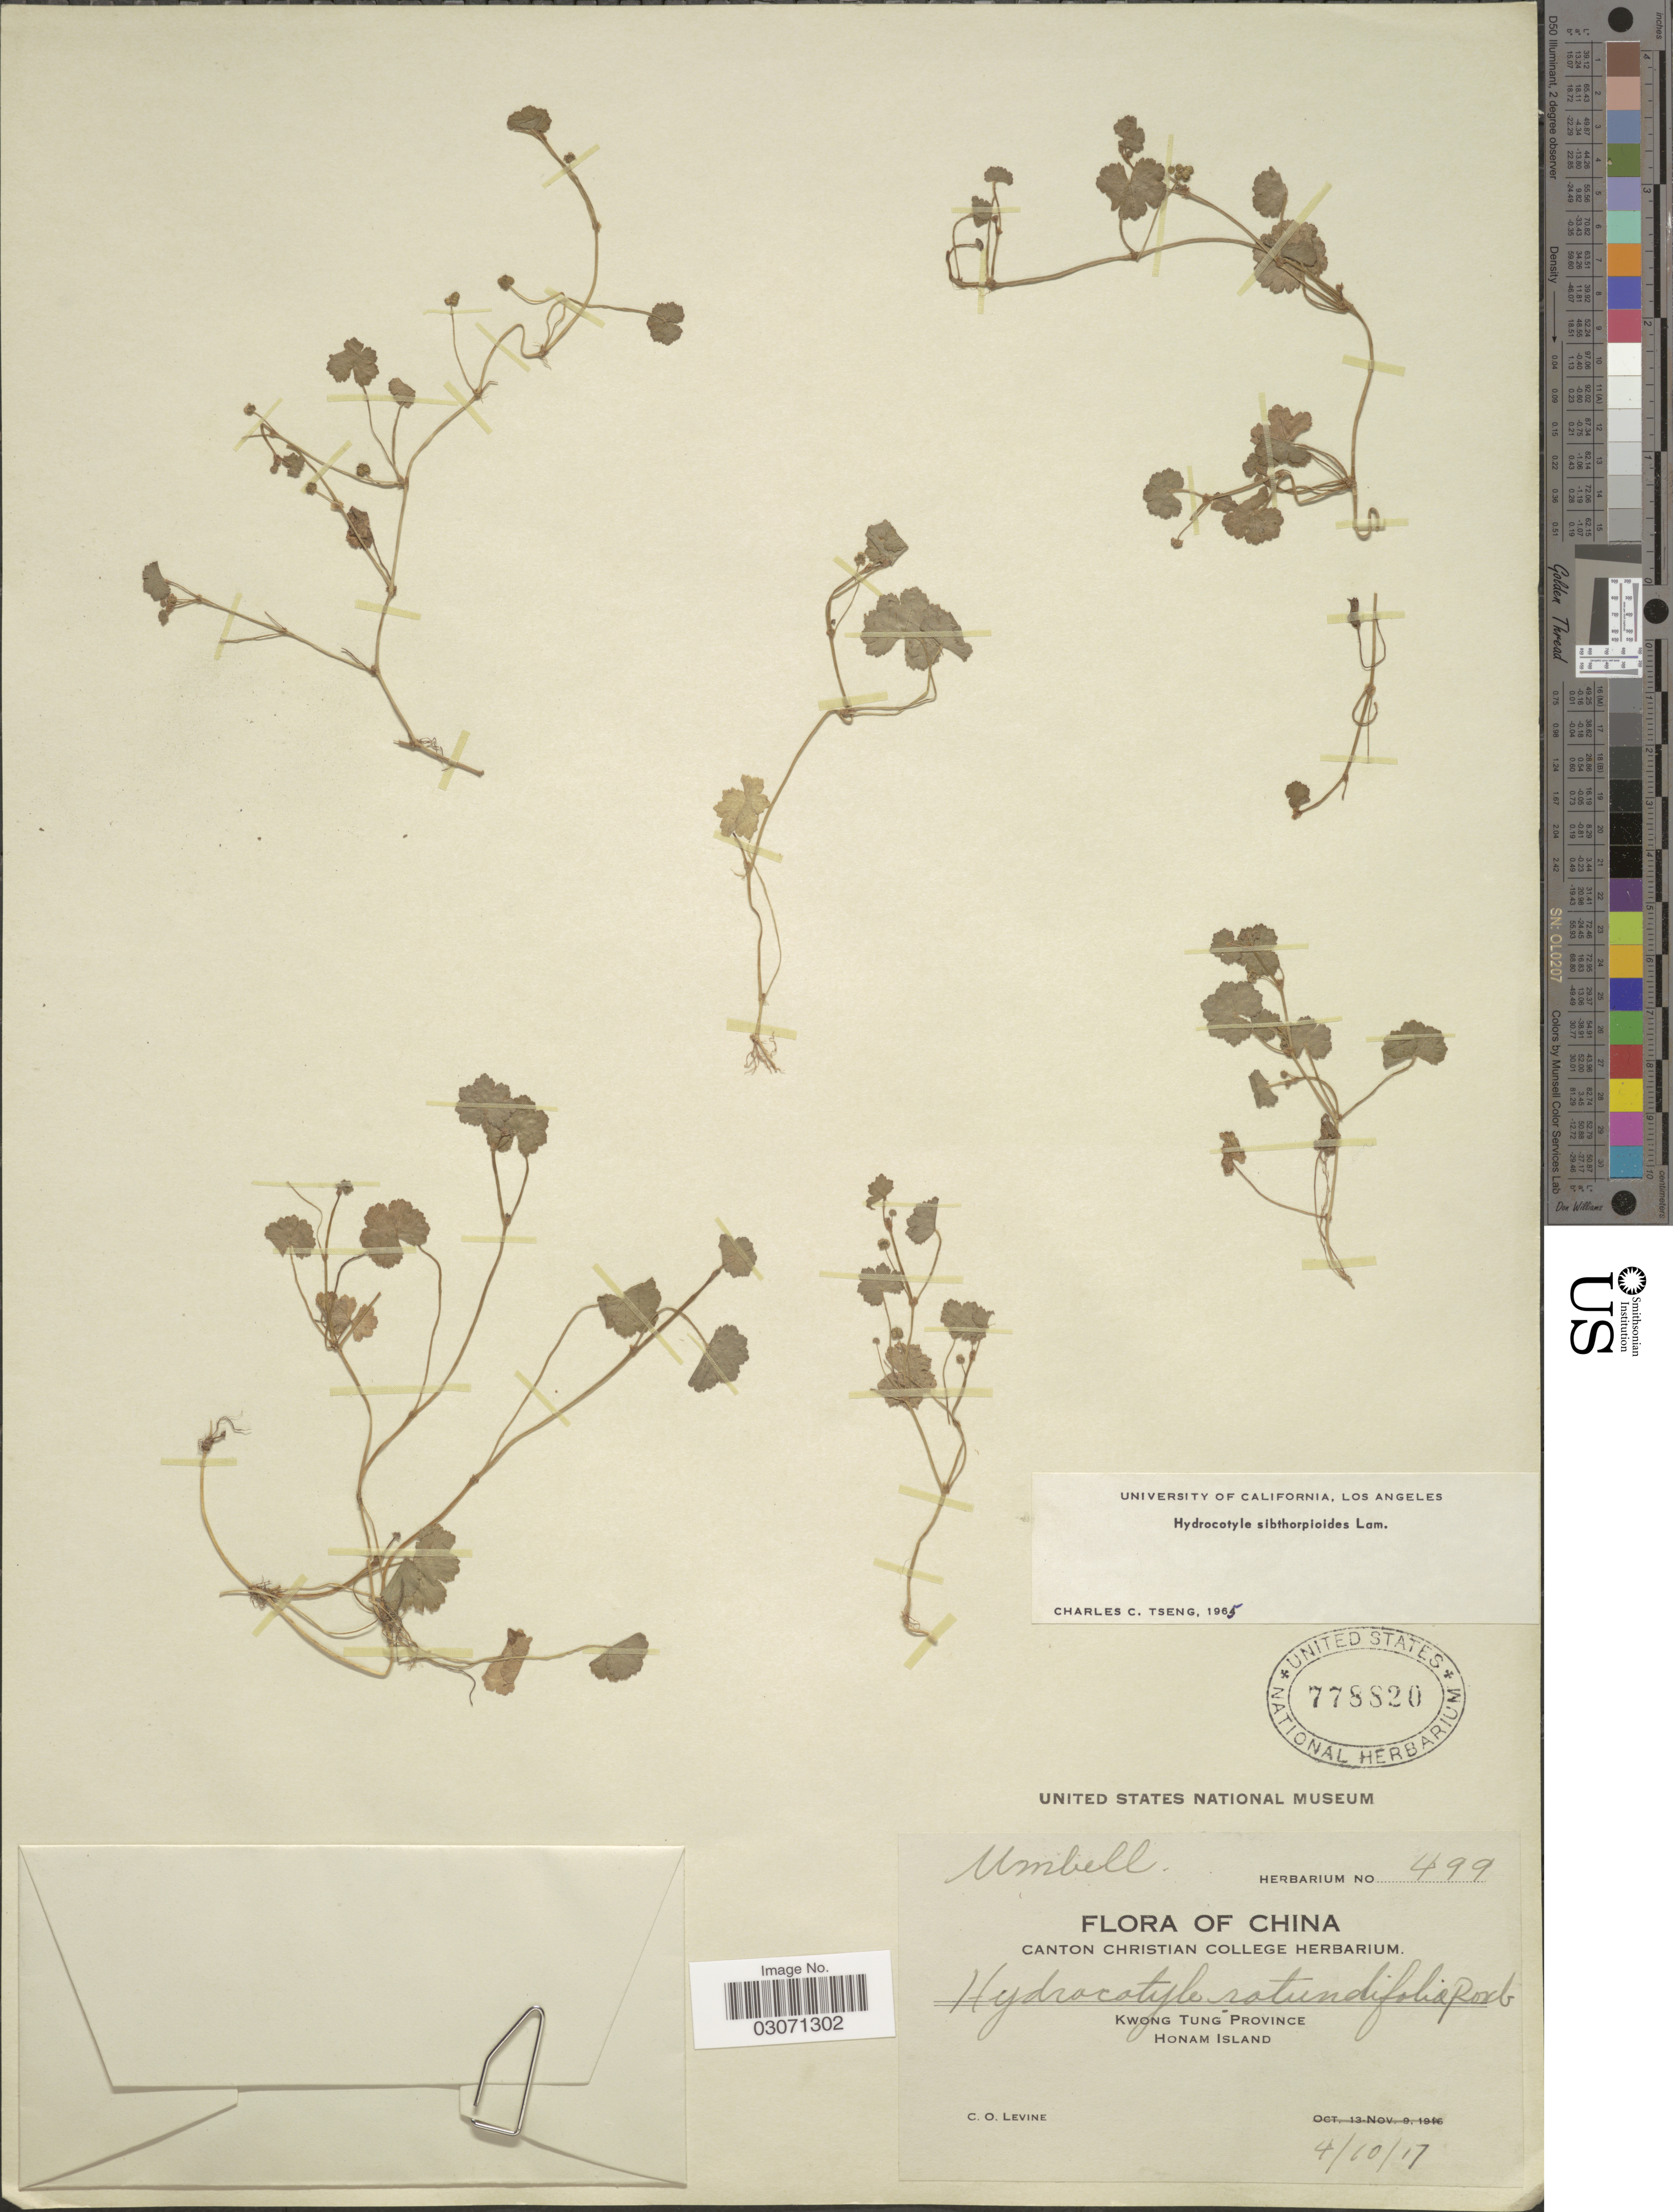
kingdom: Plantae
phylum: Tracheophyta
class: Magnoliopsida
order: Apiales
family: Araliaceae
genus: Hydrocotyle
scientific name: Hydrocotyle sibthorpioides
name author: Lam.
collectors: C. O. Levine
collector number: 499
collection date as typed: Transcribed d/m/y: 4/10/17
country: China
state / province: Guangdong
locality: Kwong Tung Province. Honam Island.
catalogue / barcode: US 778820